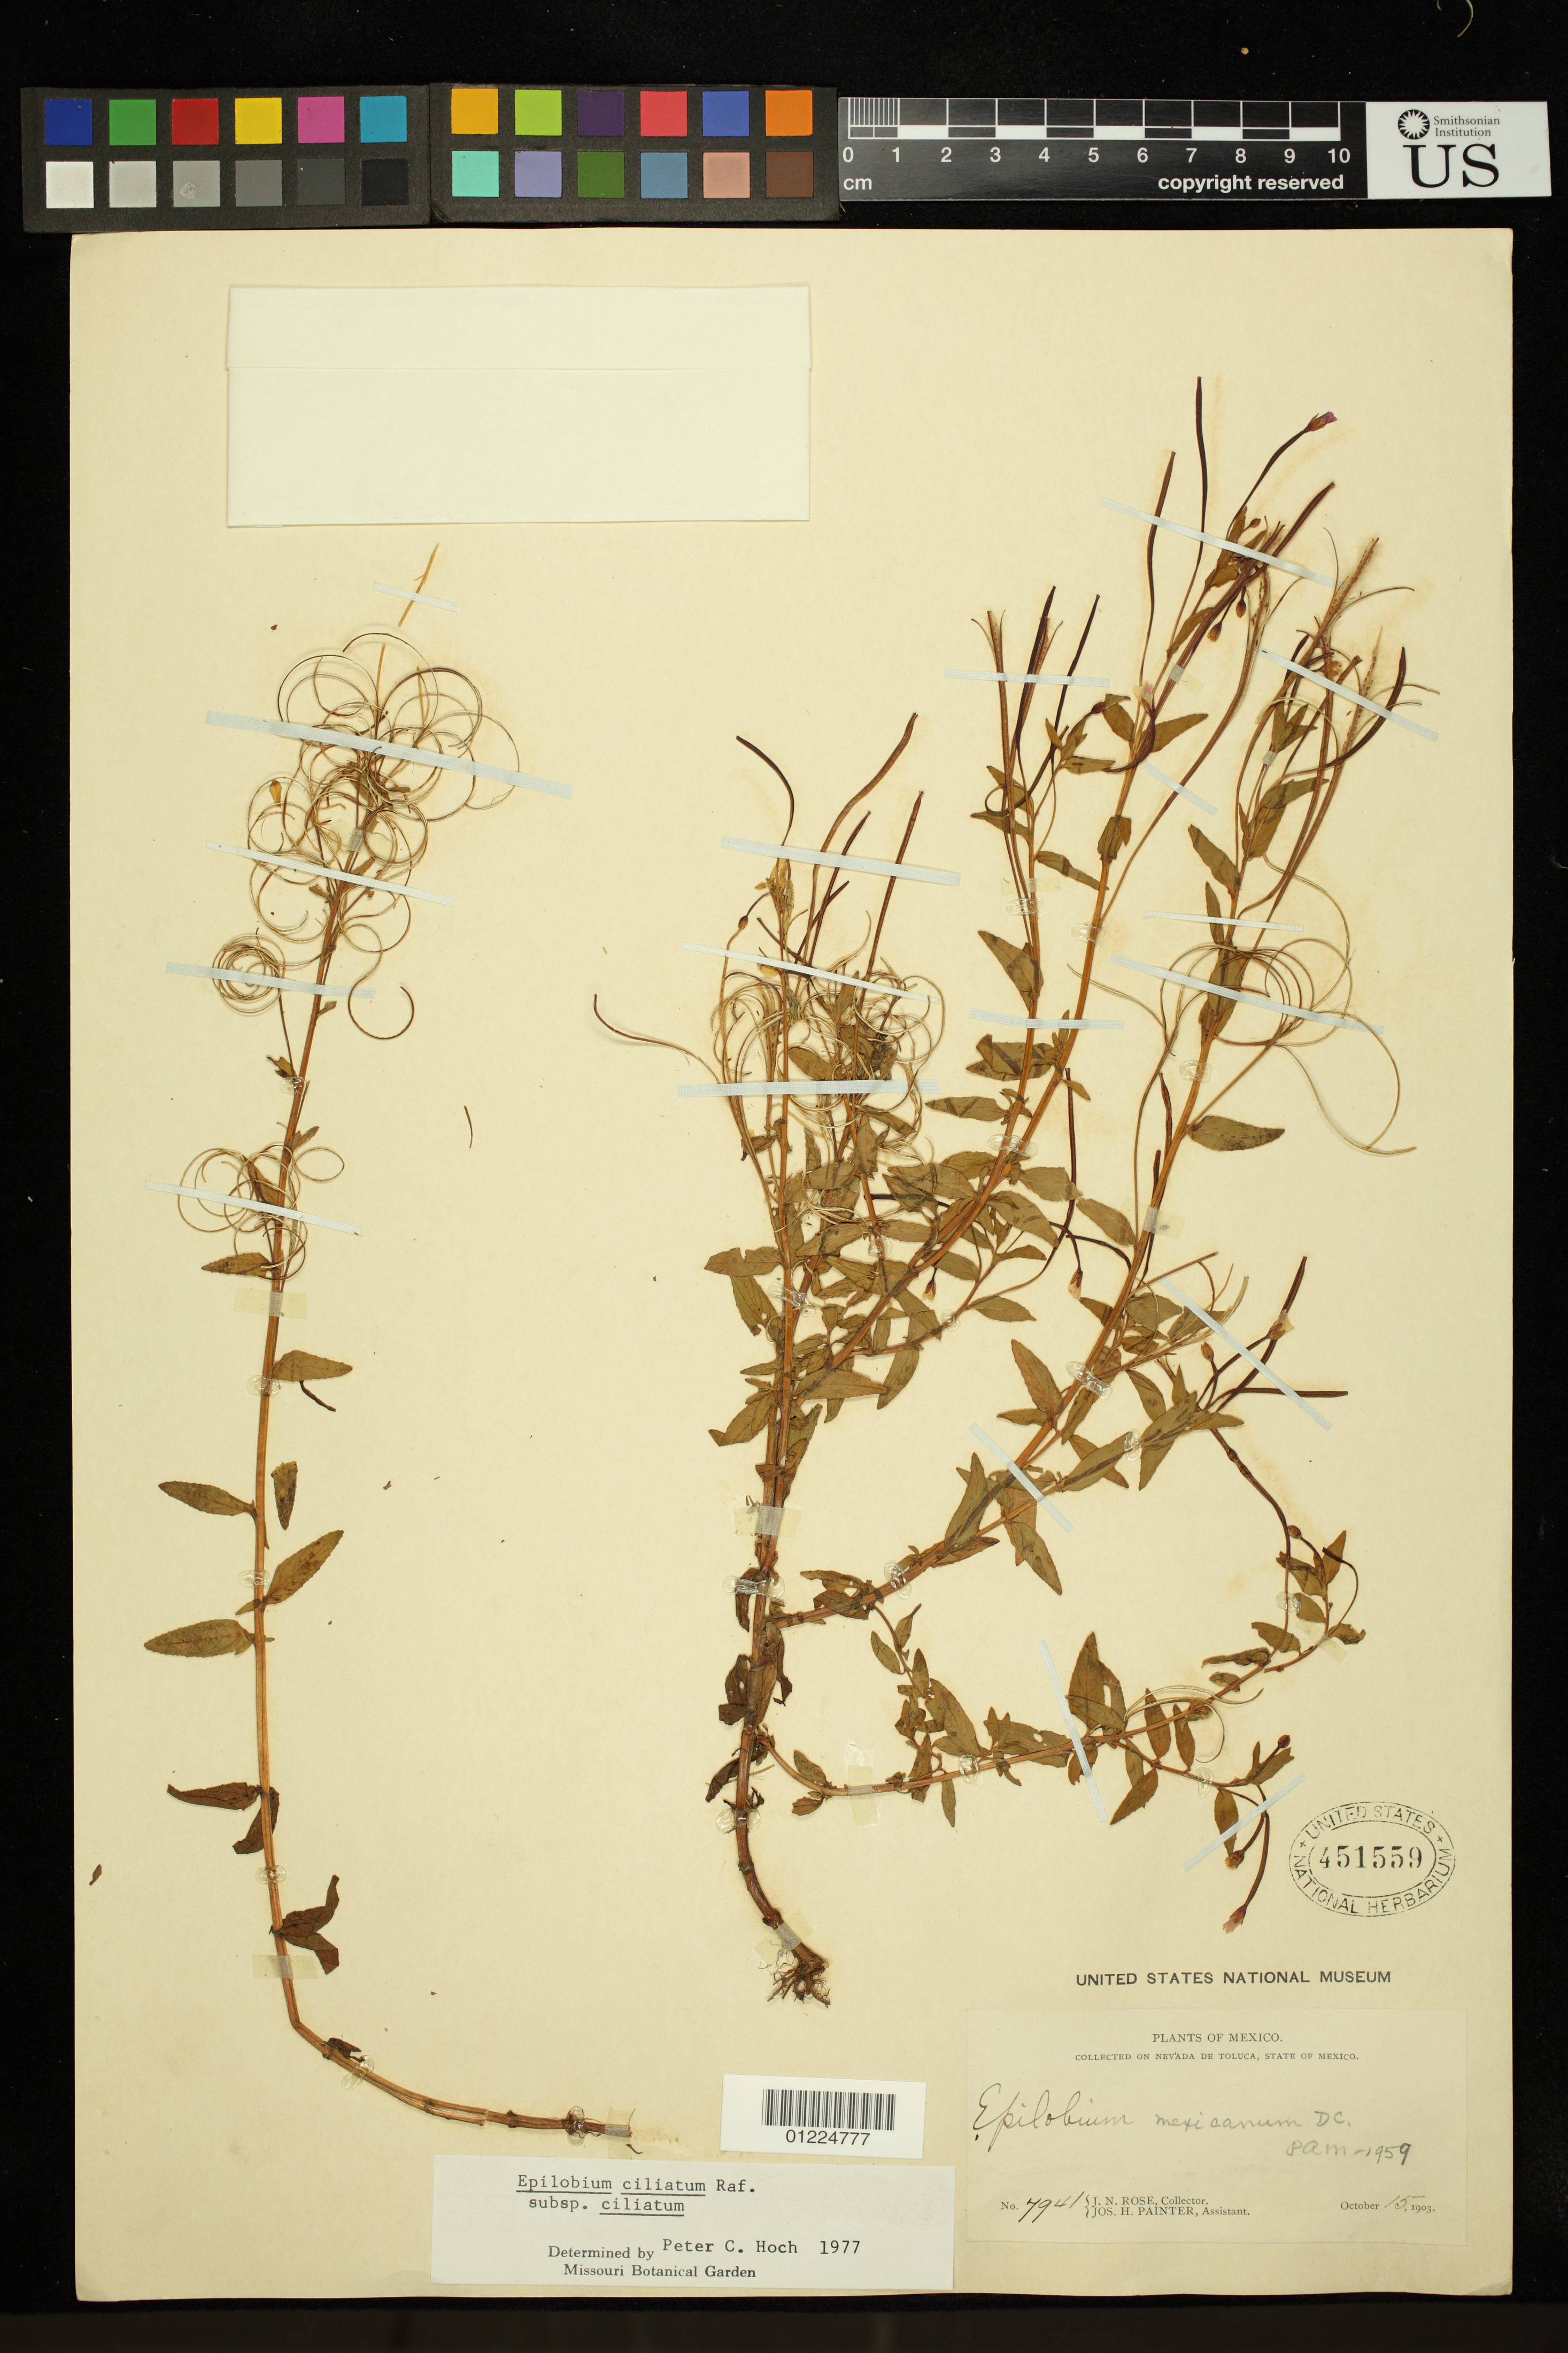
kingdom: Plantae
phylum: Tracheophyta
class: Magnoliopsida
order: Myrtales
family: Onagraceae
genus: Epilobium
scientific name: Epilobium ciliatum subsp. ciliatum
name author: Raf.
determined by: Hoch, P. C.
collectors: J. N. Rose & J. H. Painter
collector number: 7741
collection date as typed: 15 Oct 1903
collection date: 1903-10-15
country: Mexico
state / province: México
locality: Nevada de Toluca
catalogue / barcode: US 451559